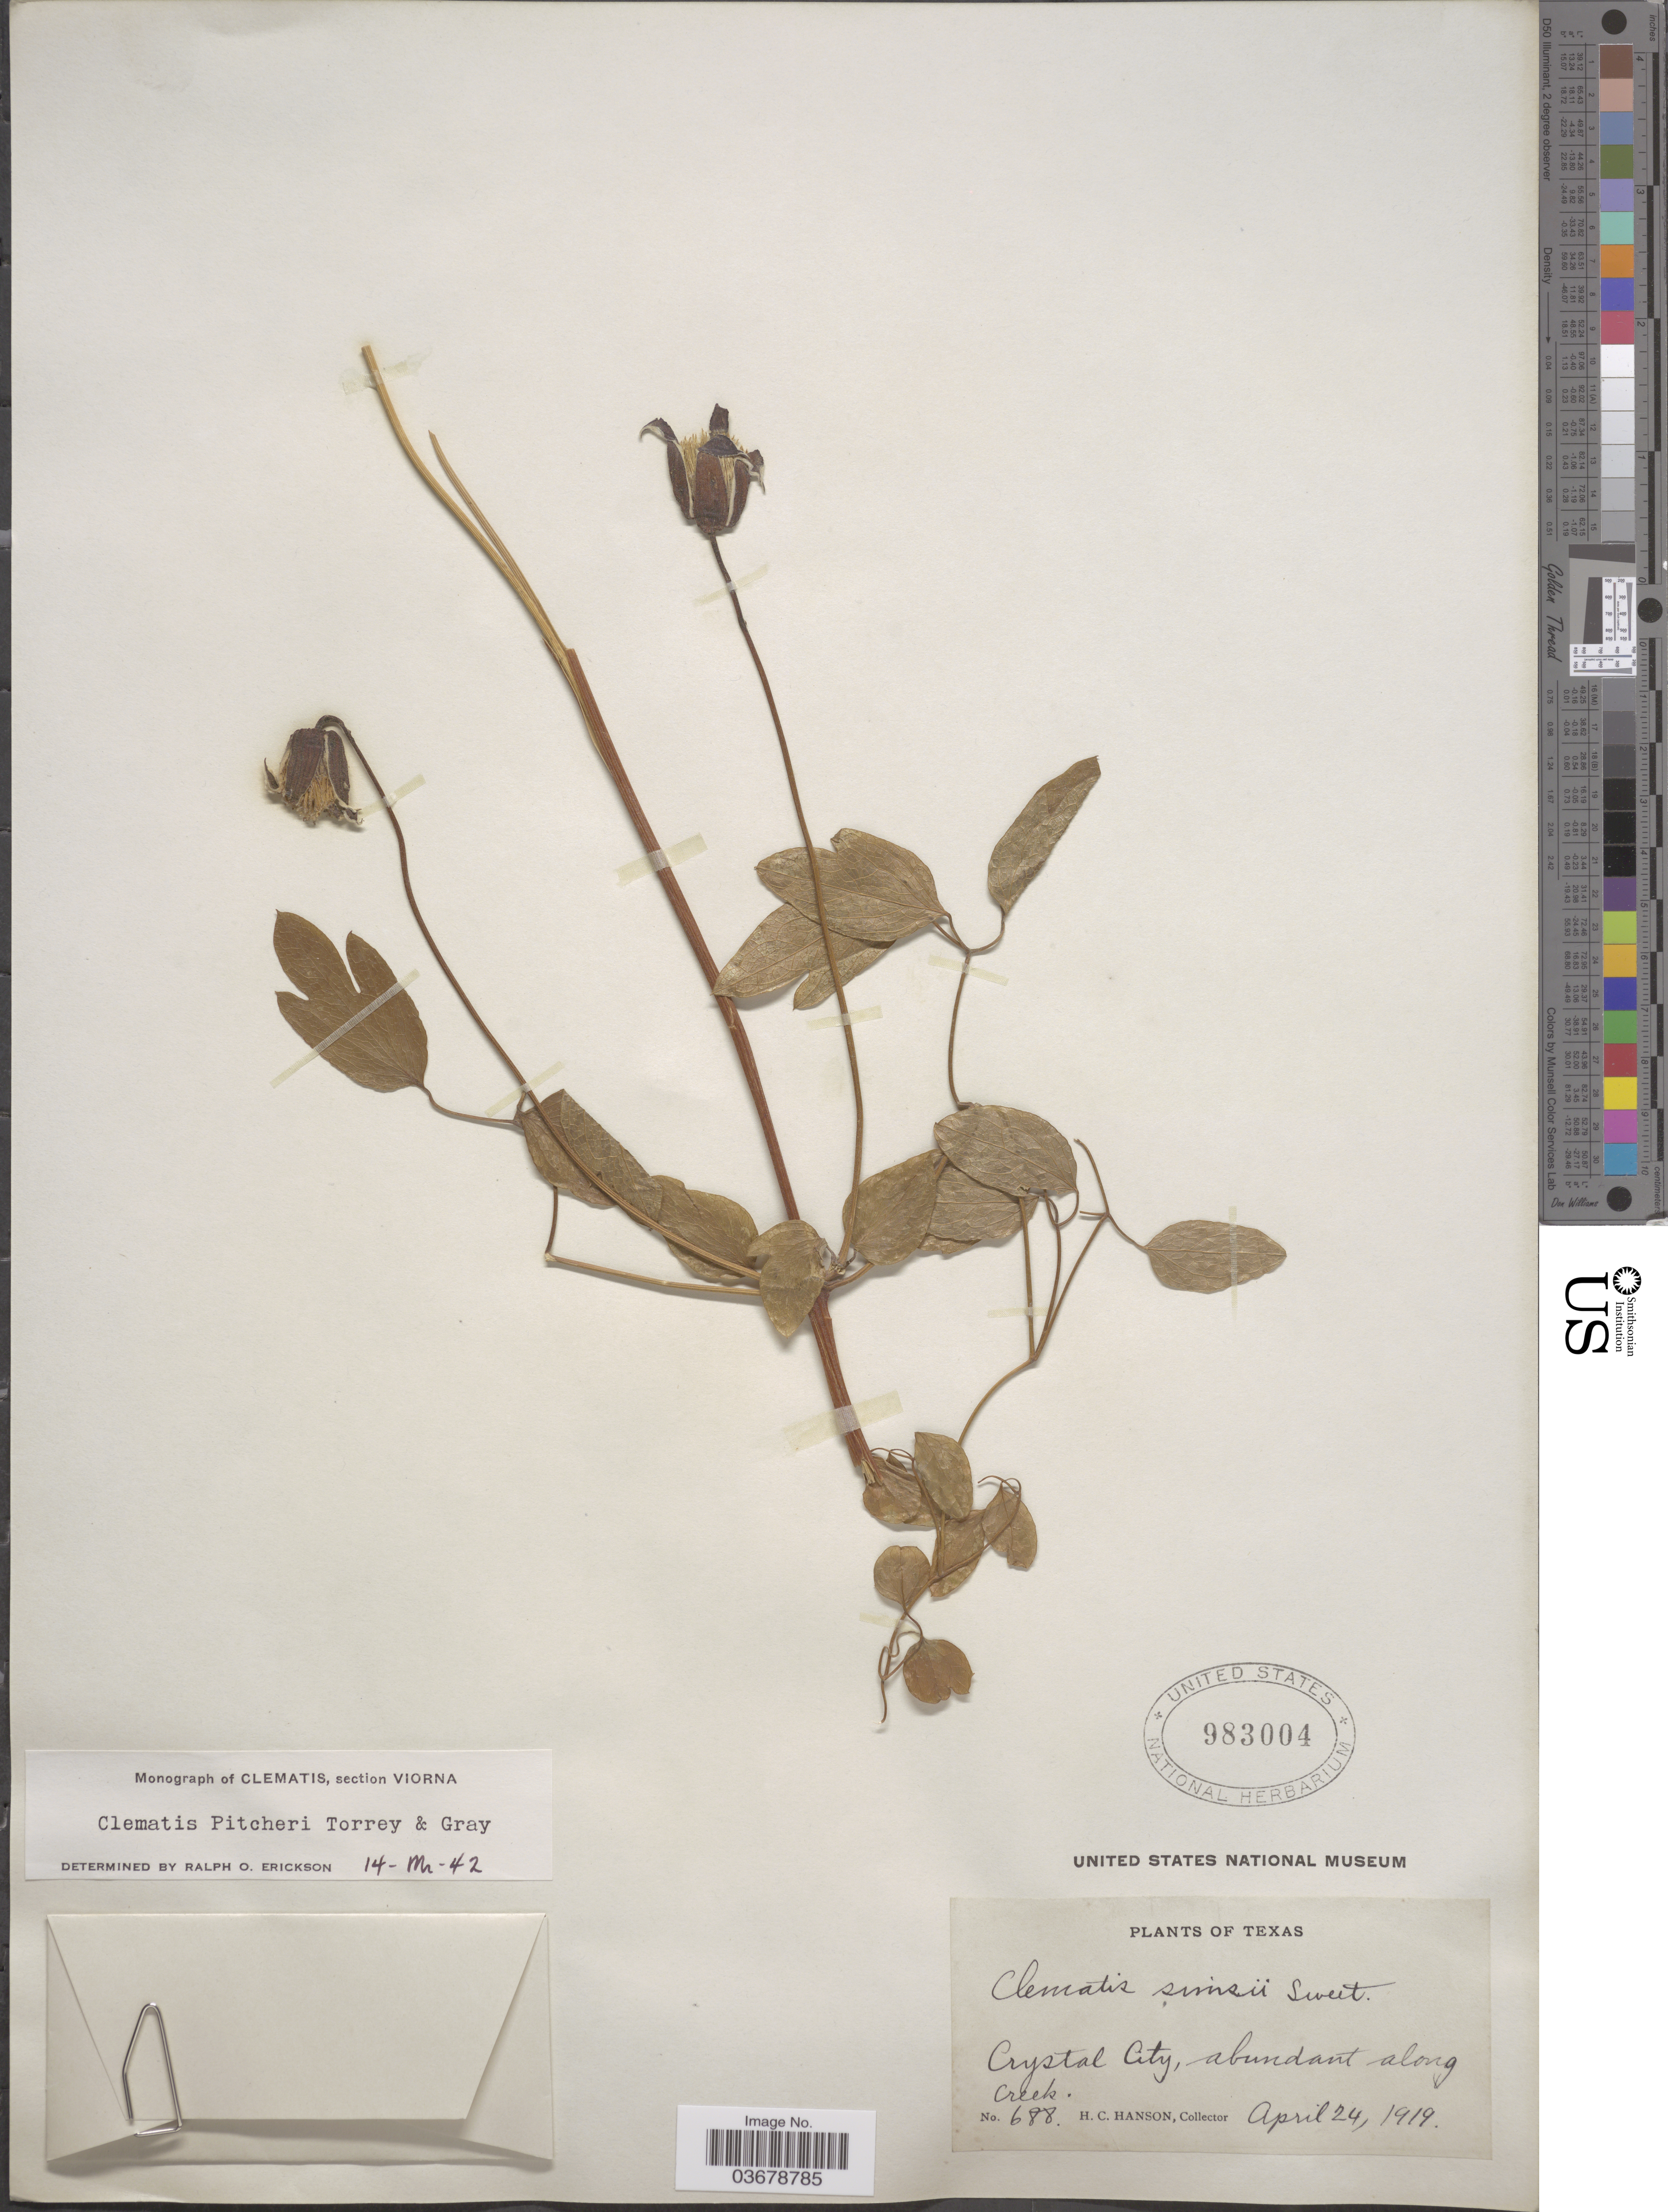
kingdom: Plantae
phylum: Tracheophyta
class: Magnoliopsida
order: Ranunculales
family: Ranunculaceae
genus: Clematis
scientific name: Clematis viorna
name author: L.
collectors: H. Hanson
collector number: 688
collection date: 1919-04-24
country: United States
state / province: Texas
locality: Crystal City, abundant along Creek.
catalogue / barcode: US 983004